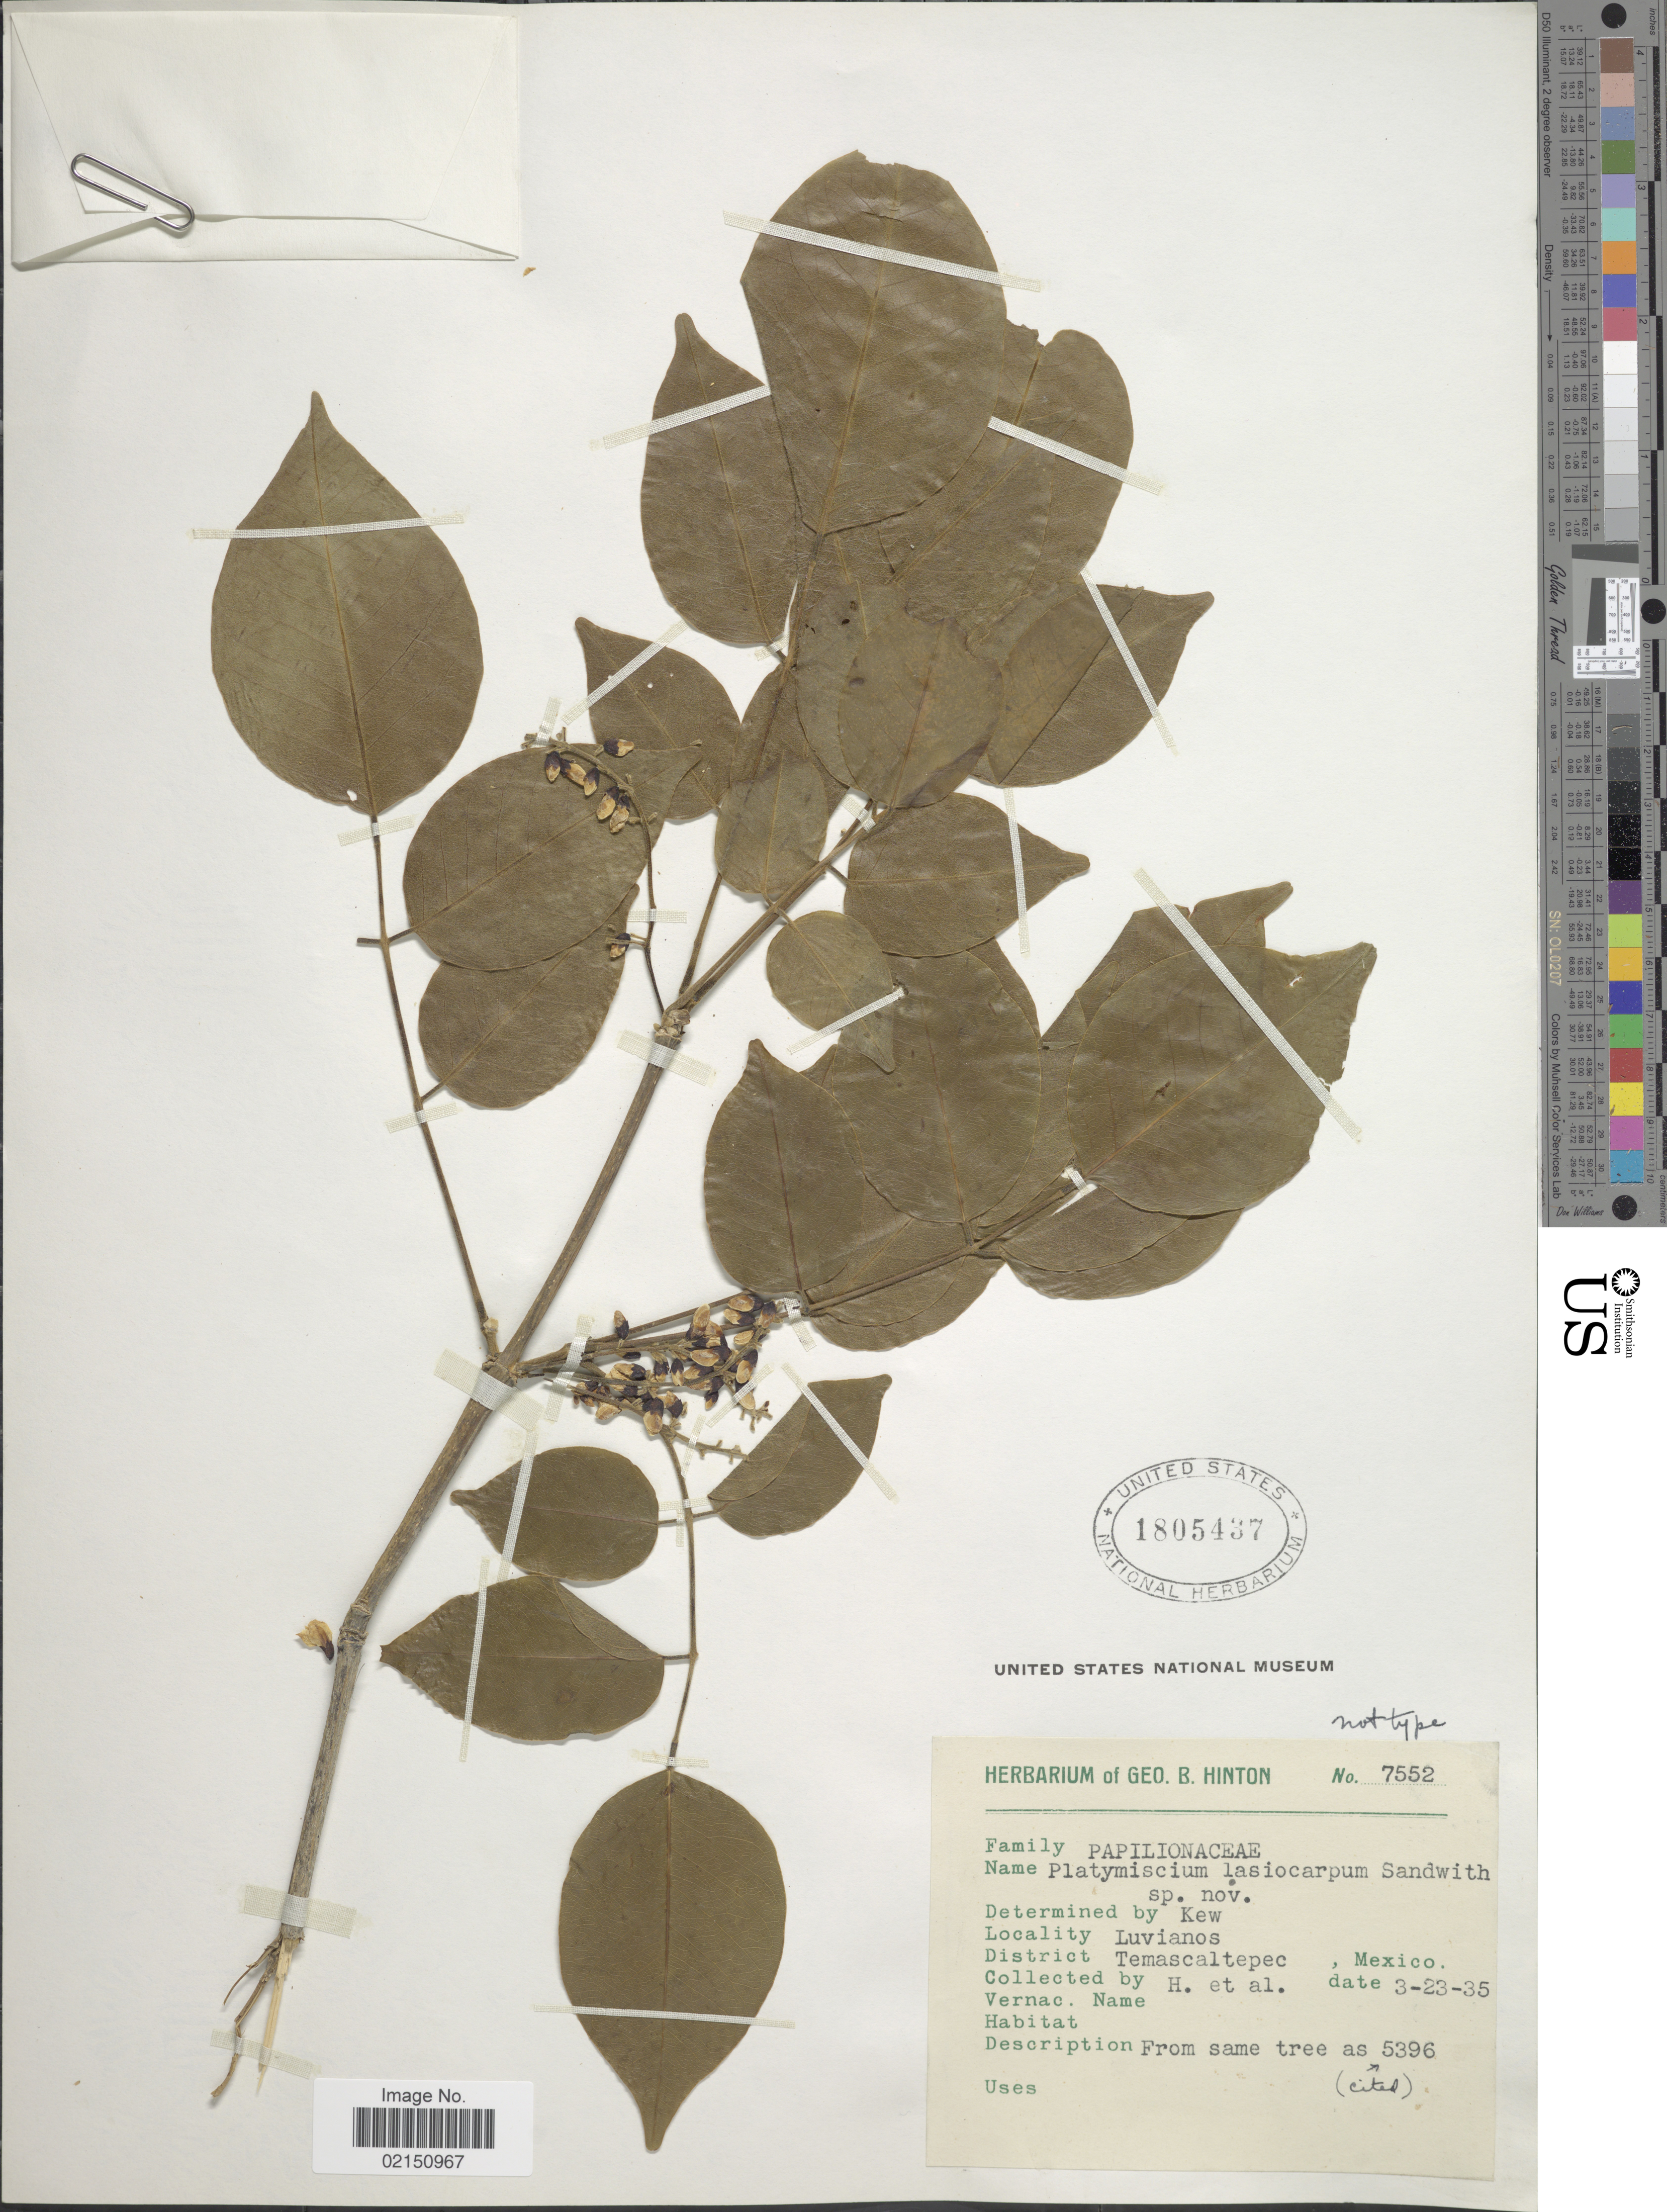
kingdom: Plantae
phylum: Tracheophyta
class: Magnoliopsida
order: Fabales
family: Fabaceae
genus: Platymiscium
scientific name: Platymiscium lasiocarpum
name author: Sandwith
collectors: G. B. Hinton & et al.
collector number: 7552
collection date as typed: Transcribed d/m/y: 23/3/35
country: Mexico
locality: Luvianos, District Temascaltepec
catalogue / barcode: US 1805437